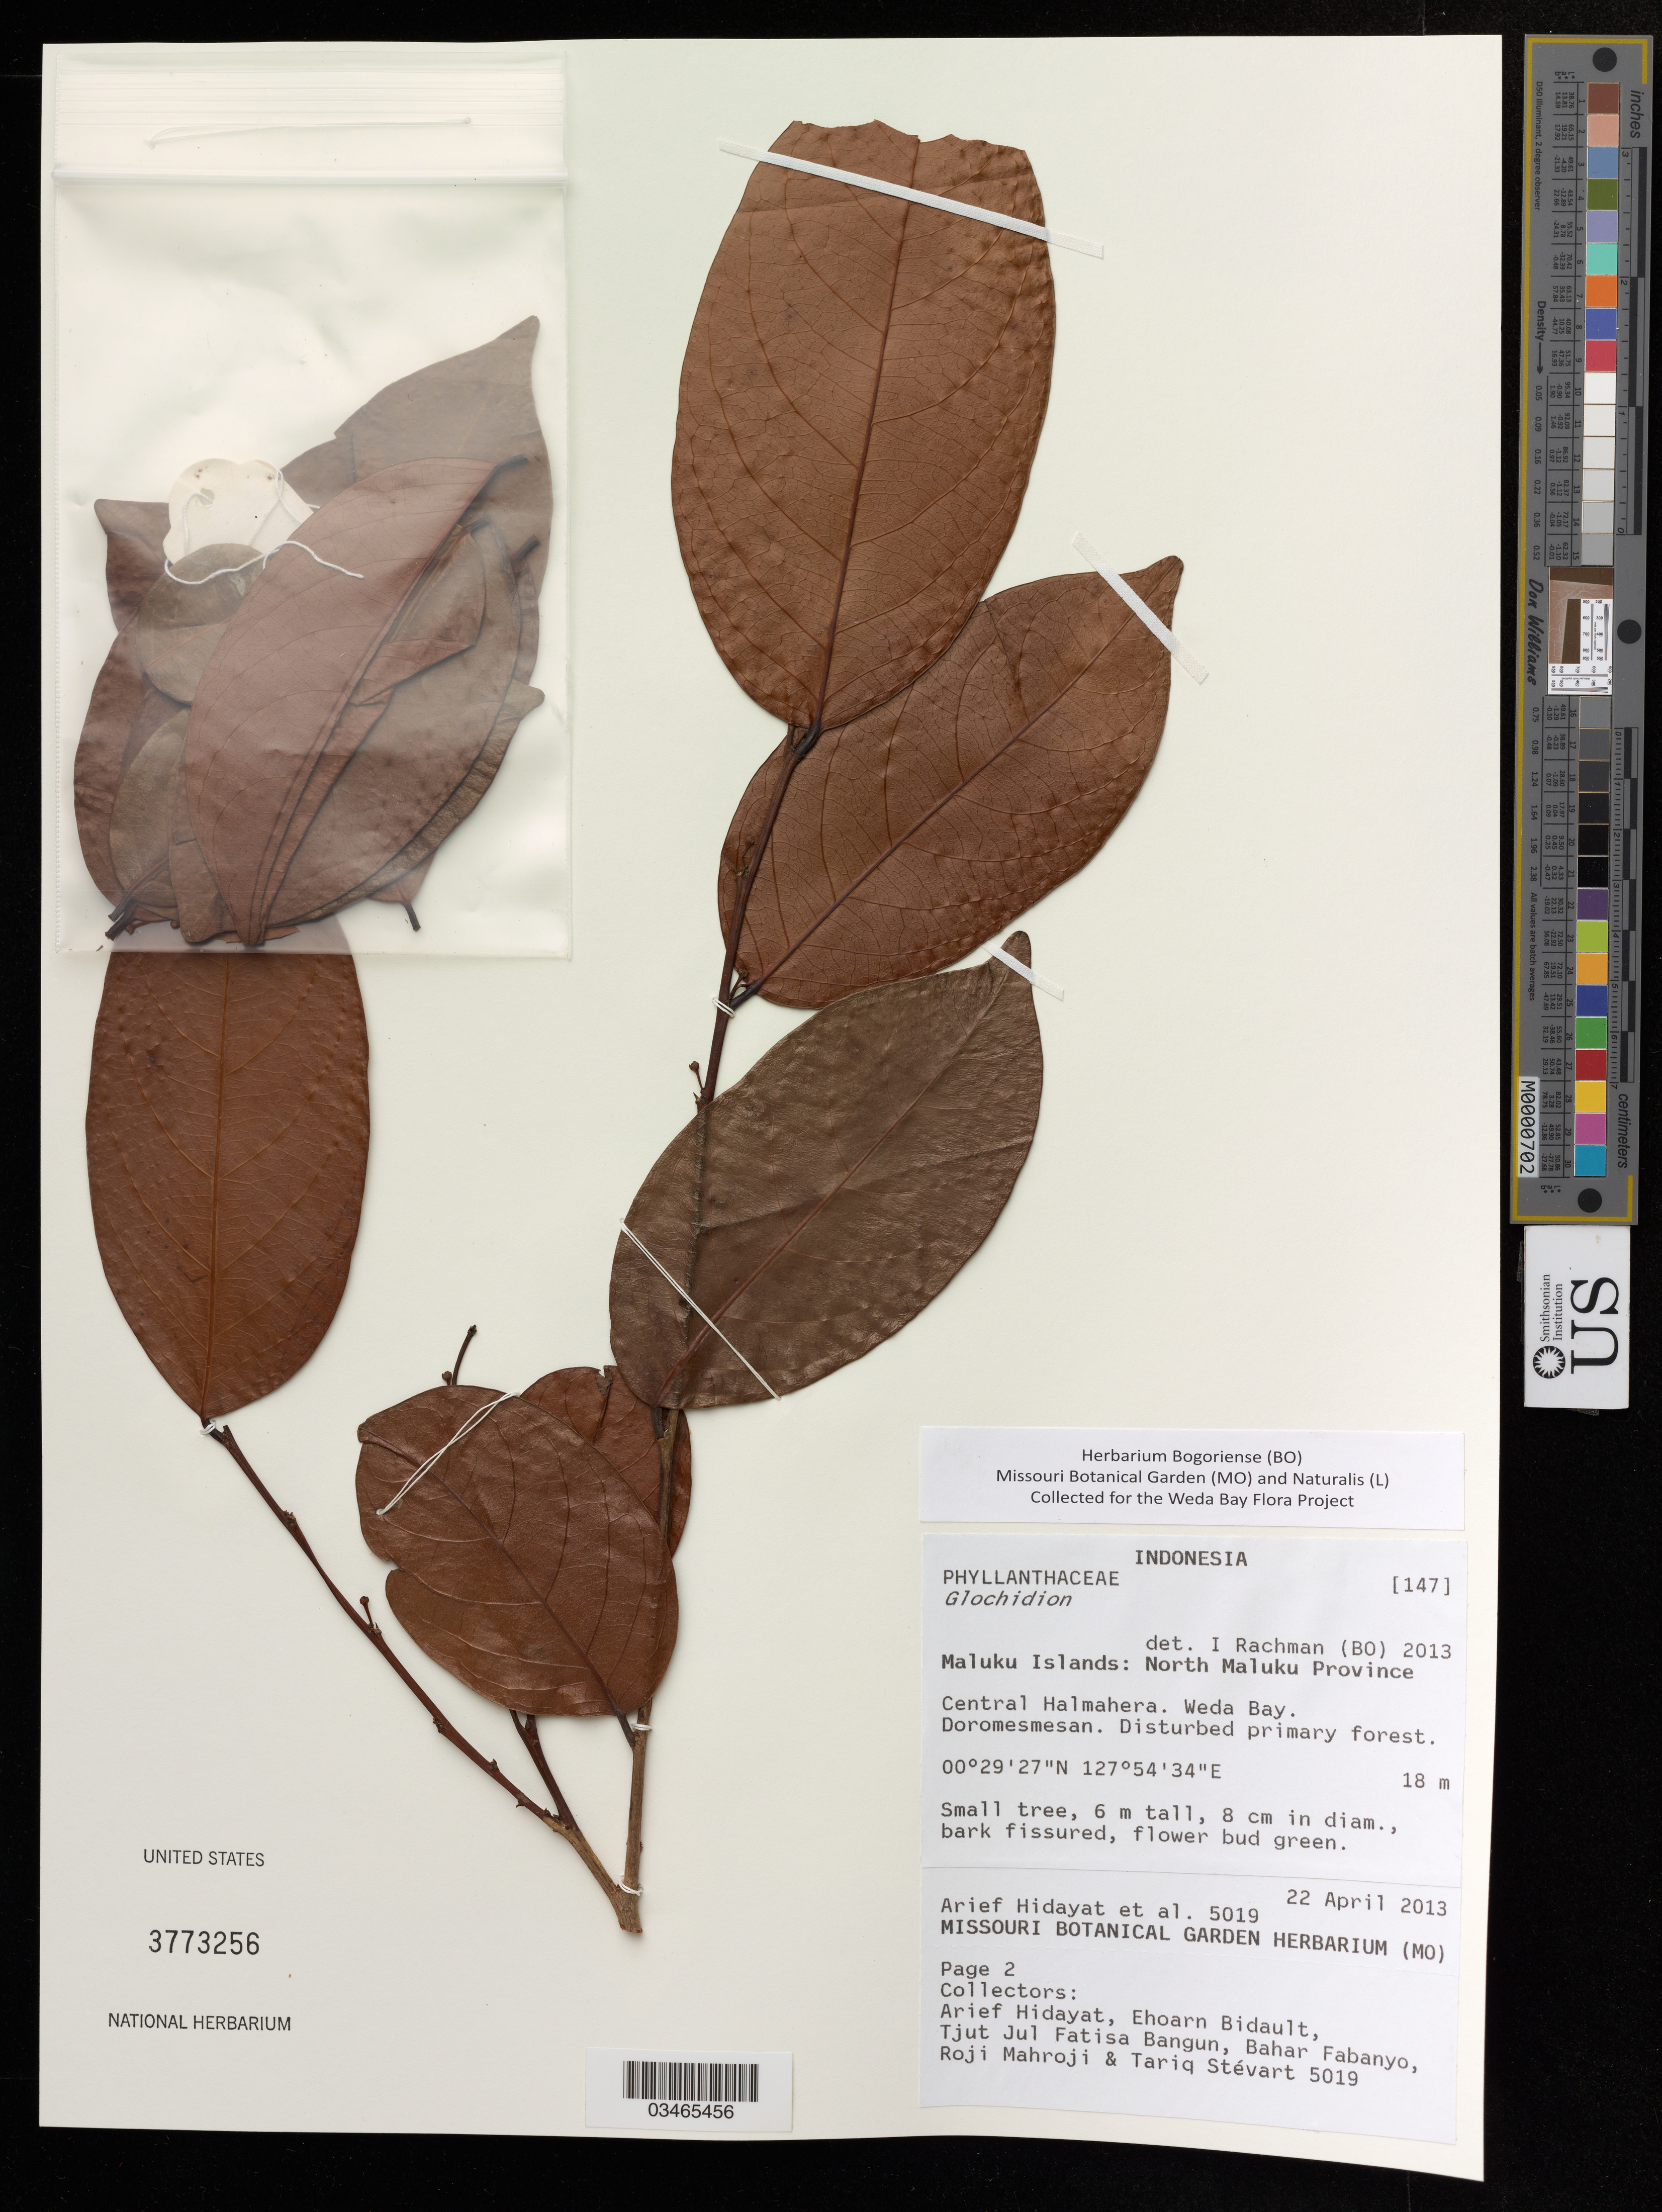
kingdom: Plantae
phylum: Tracheophyta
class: Magnoliopsida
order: Malpighiales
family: Phyllanthaceae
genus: Phyllanthus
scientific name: Phyllanthus sp.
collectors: A. Hidayat, E. Bidault, T. Bangun & et al.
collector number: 5019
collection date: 2013-04-22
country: Indonesia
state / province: Maluku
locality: North Maluku Province. Central Halmahera. Weda Bay. Doromesmesan.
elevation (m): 18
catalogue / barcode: US 3773256